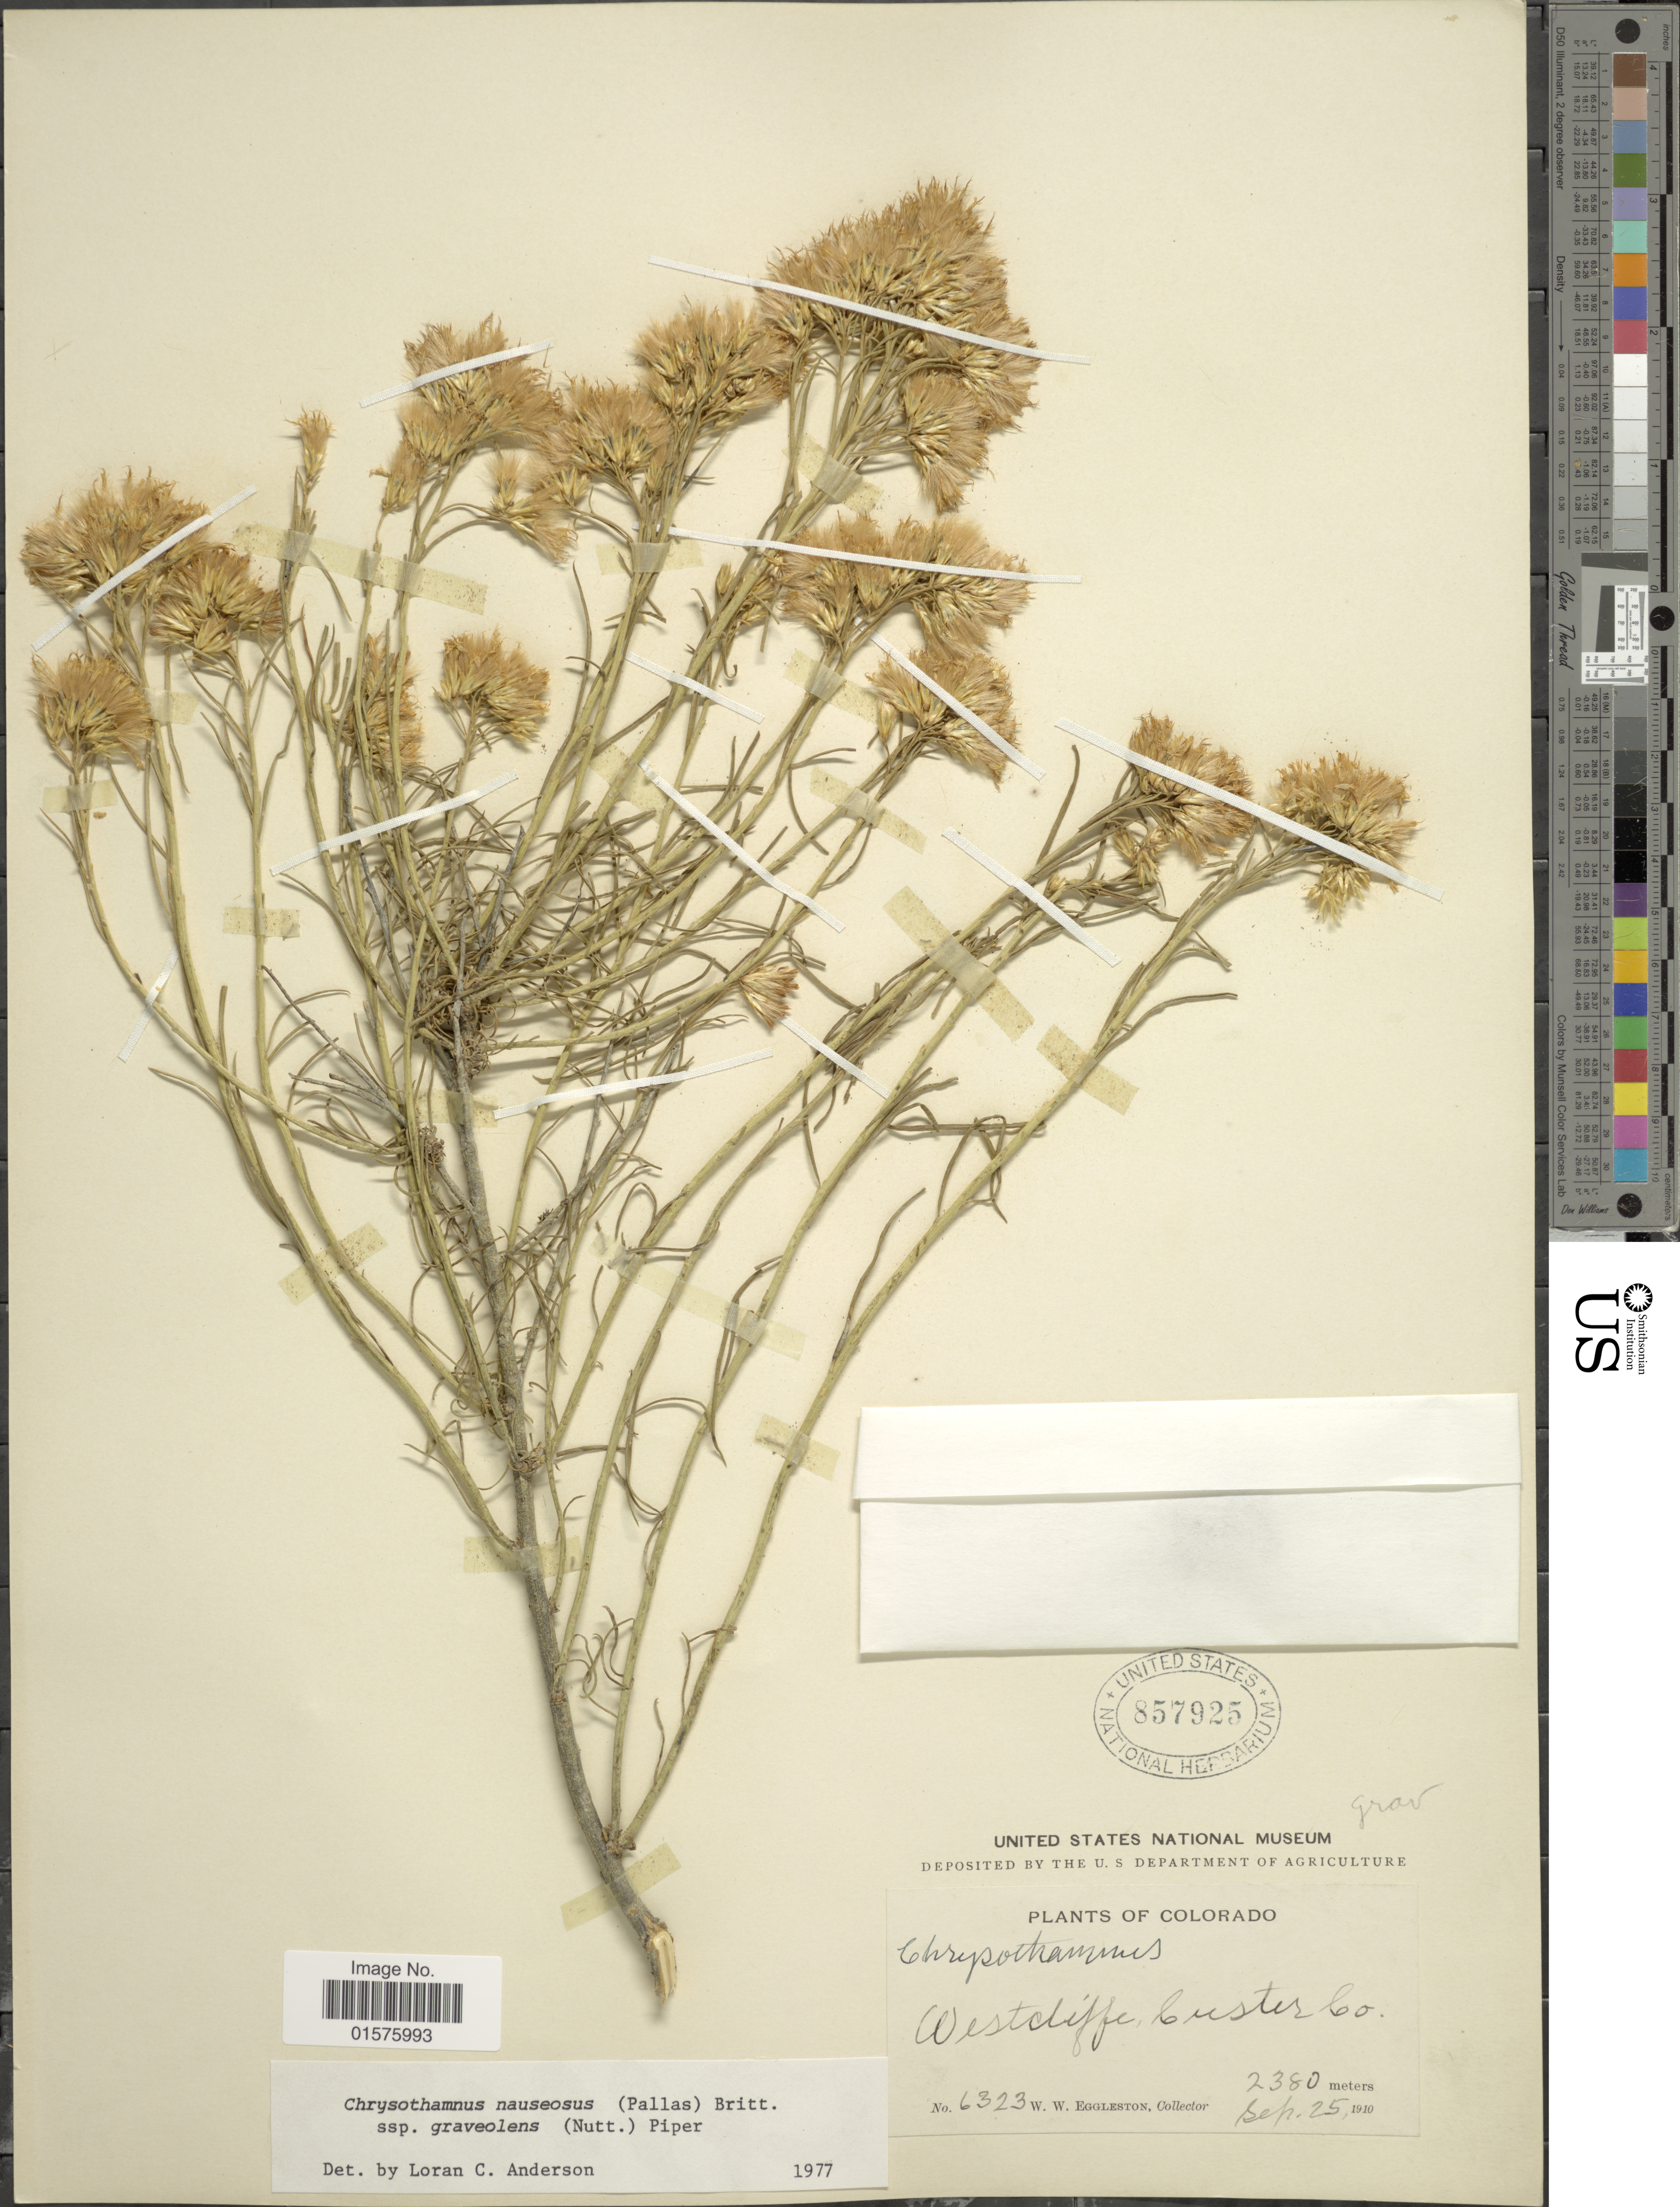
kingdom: Plantae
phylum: Tracheophyta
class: Magnoliopsida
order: Asterales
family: Asteraceae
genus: Ericameria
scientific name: Ericameria nauseosa var. graveolens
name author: (Nutt.) Reveal & Schuyler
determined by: Urbatsch, Lowell E., Curator (LSU), Louisiana State University (UNITED STATES)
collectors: W. W. Eggleston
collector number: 6323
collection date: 1910-09-25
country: United States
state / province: Colorado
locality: Westcliffe, Custer Co.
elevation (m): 2380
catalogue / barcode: US 857925